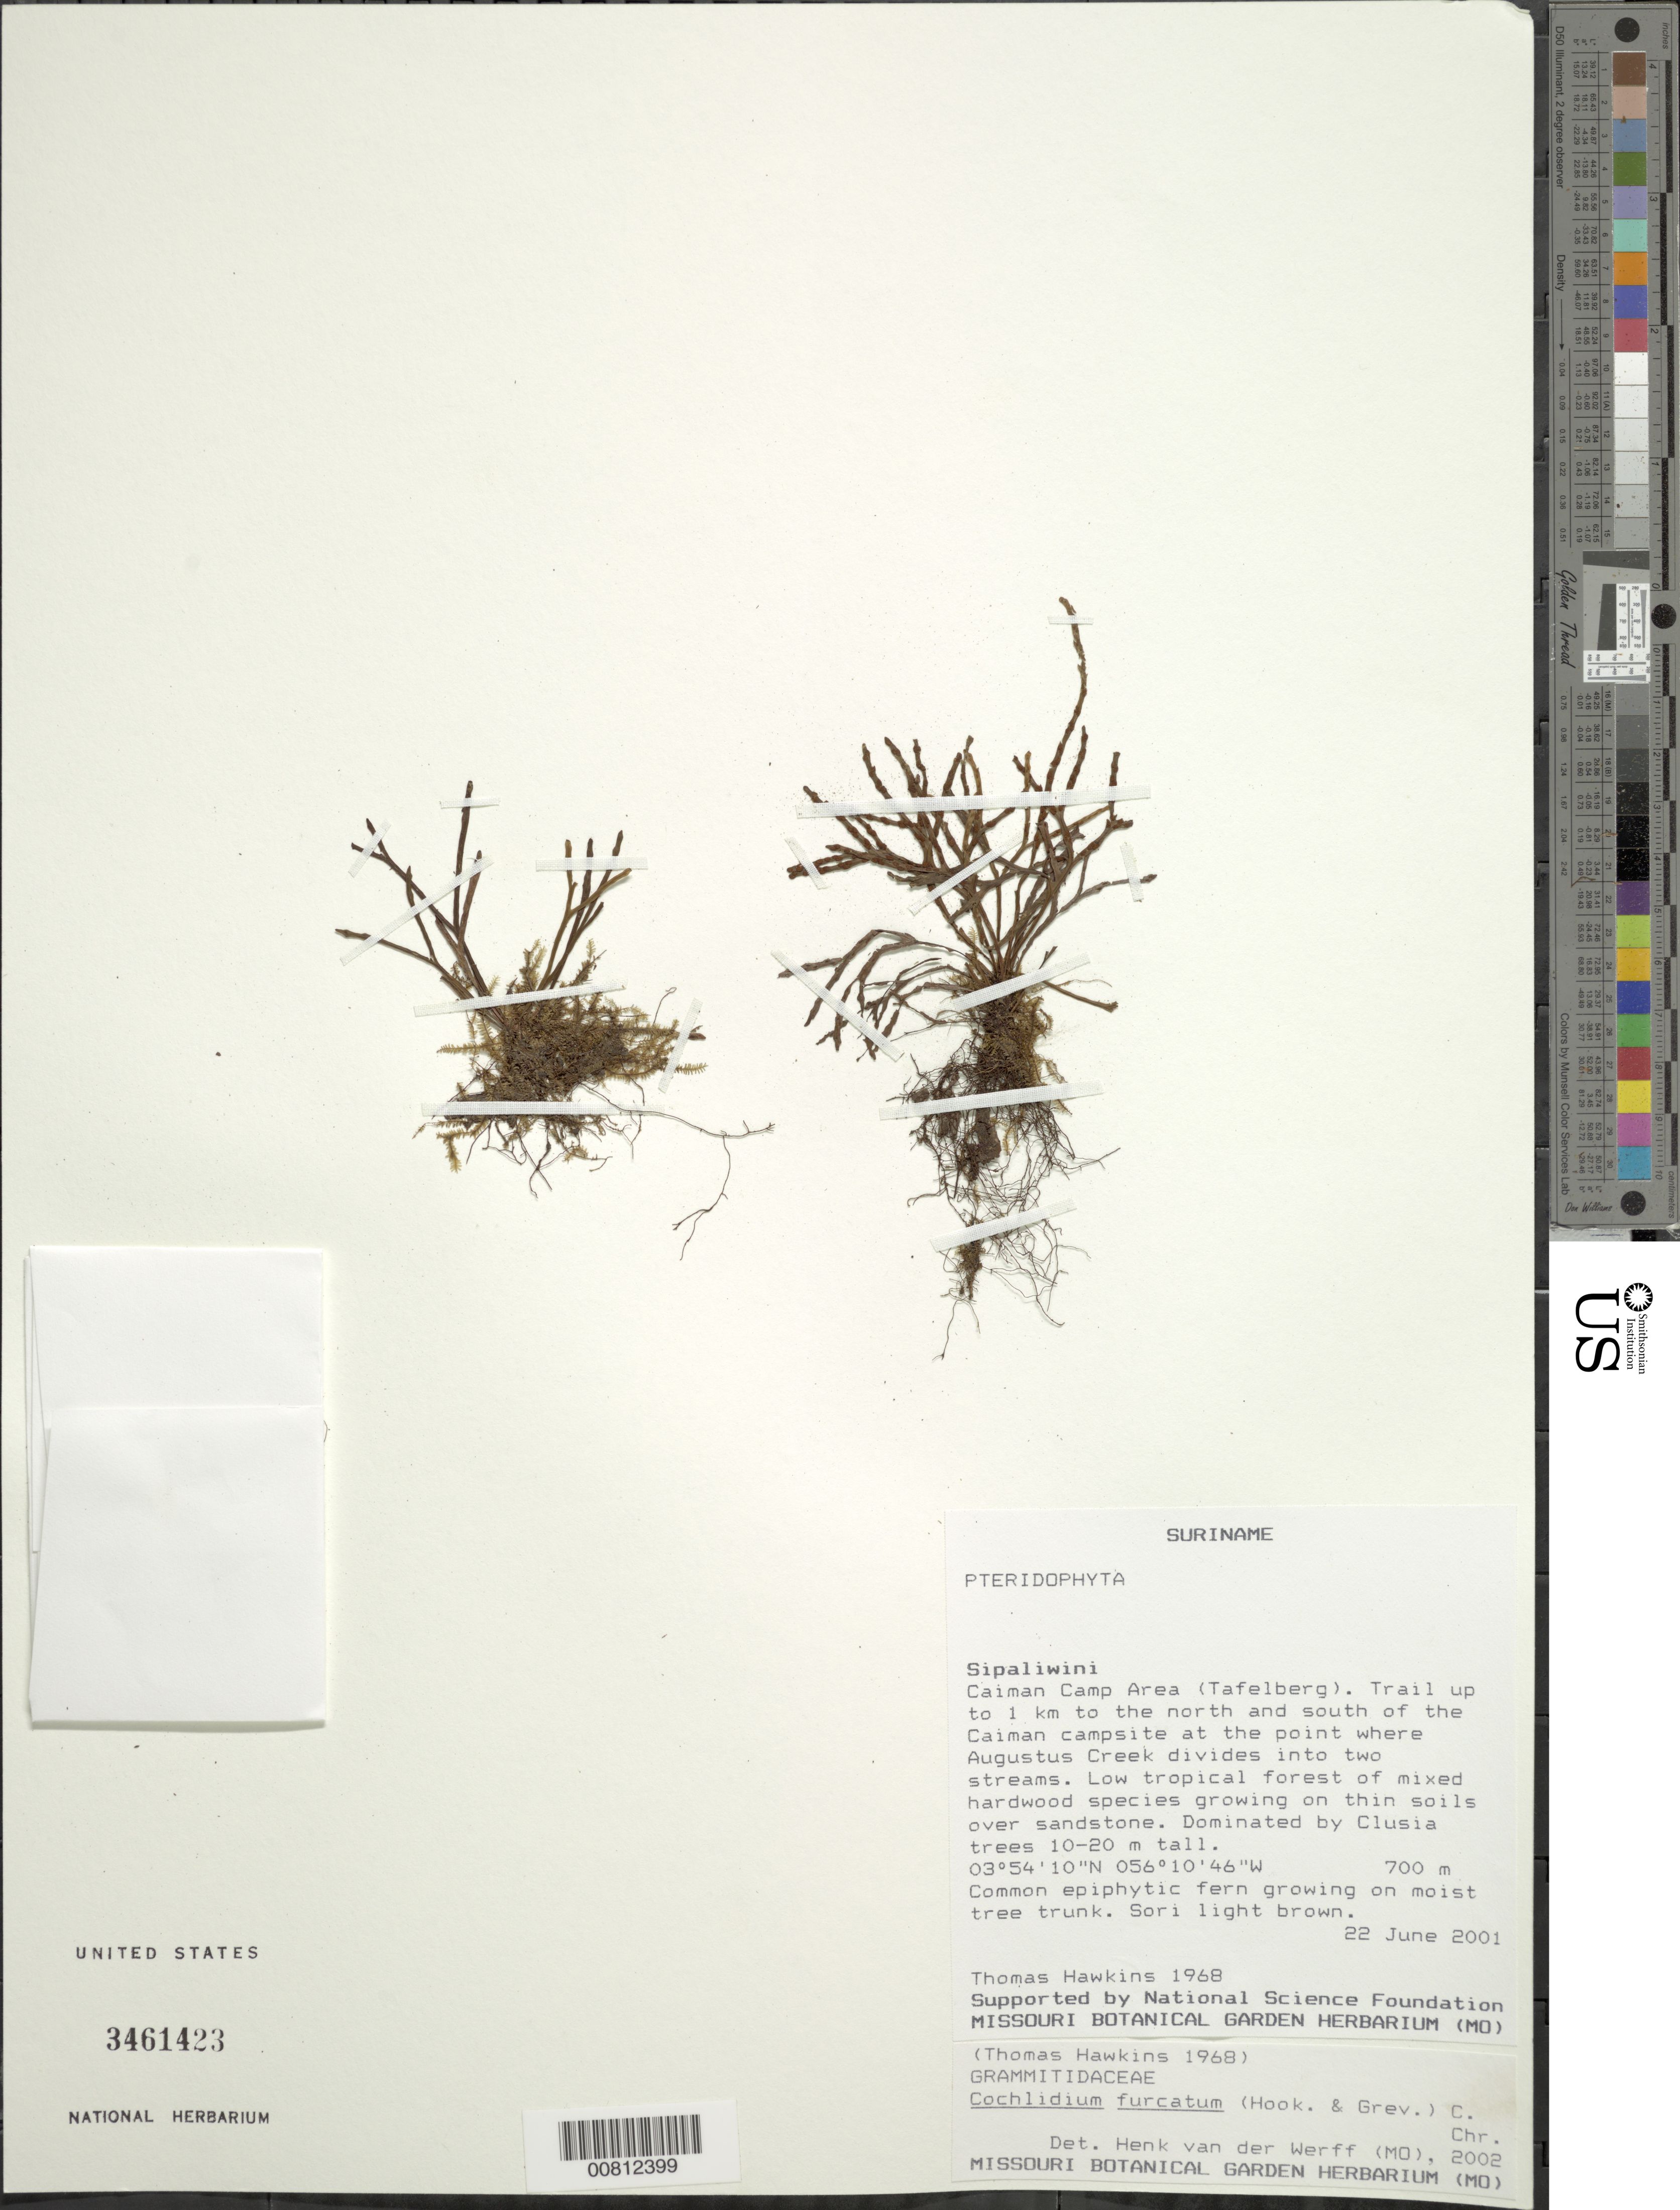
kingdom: Plantae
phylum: Tracheophyta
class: Polypodiopsida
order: Polypodiales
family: Polypodiaceae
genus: Cochlidium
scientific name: Cochlidium furcatum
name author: (Hook. & Grev.) C. Chr.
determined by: van der Werff, H., (MO), Missouri Botanical Garden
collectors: T. Hawkins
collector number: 1968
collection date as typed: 22-Jun-01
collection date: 2001-06-22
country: Suriname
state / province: Sipaliwini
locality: Tafelberg (Table Mountain), Caiman Camp Area, at the point where Augustus Creek divides into two streams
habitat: Low tropical forest of mixed hardwood species growing on thin soils over sandstone; dominated by Clusia trees 10-20 m tall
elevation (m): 700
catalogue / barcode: US 3461423